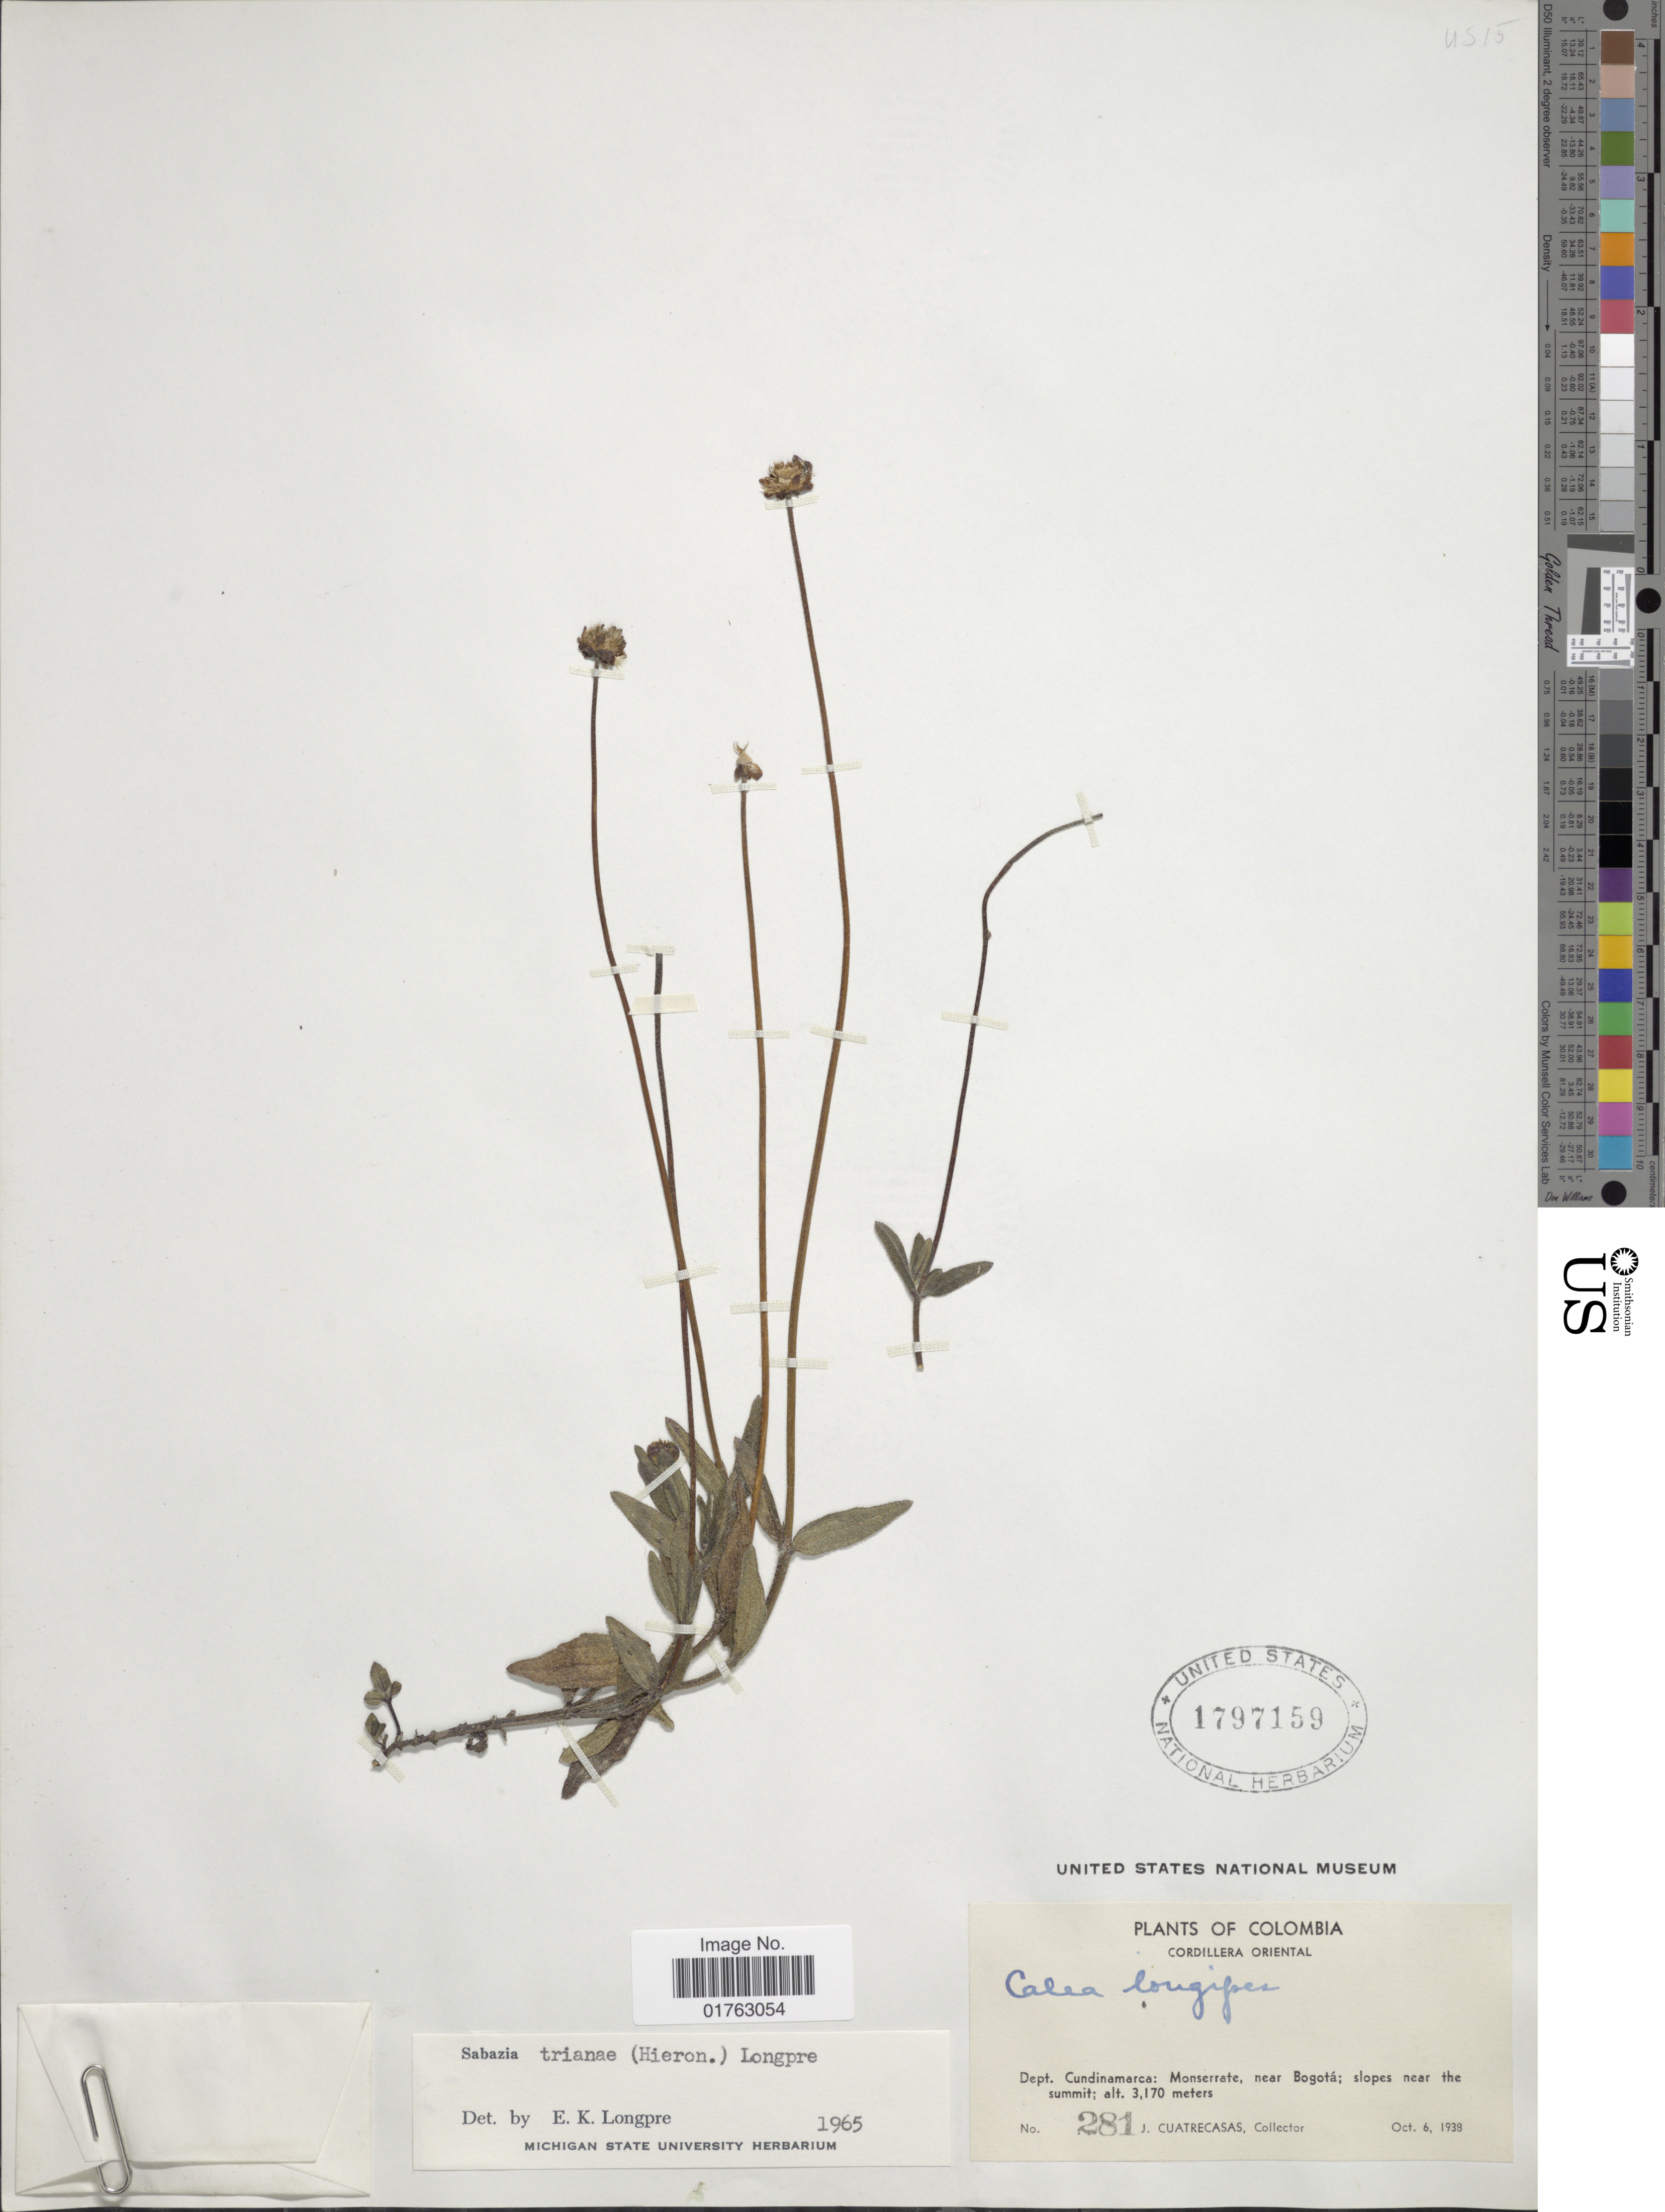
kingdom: Plantae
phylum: Tracheophyta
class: Magnoliopsida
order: Asterales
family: Asteraceae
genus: Sabazia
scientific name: Sabazia trianae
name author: (Hieron.) Longpre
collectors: J. Cuatrecasas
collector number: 281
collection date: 1938-10-06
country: Colombia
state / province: Cundinamarca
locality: Cordiller Oriental, Dept. Cundinamarca: Monserrate, nea Bogota: slopes near the summit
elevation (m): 3170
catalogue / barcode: US 1797159